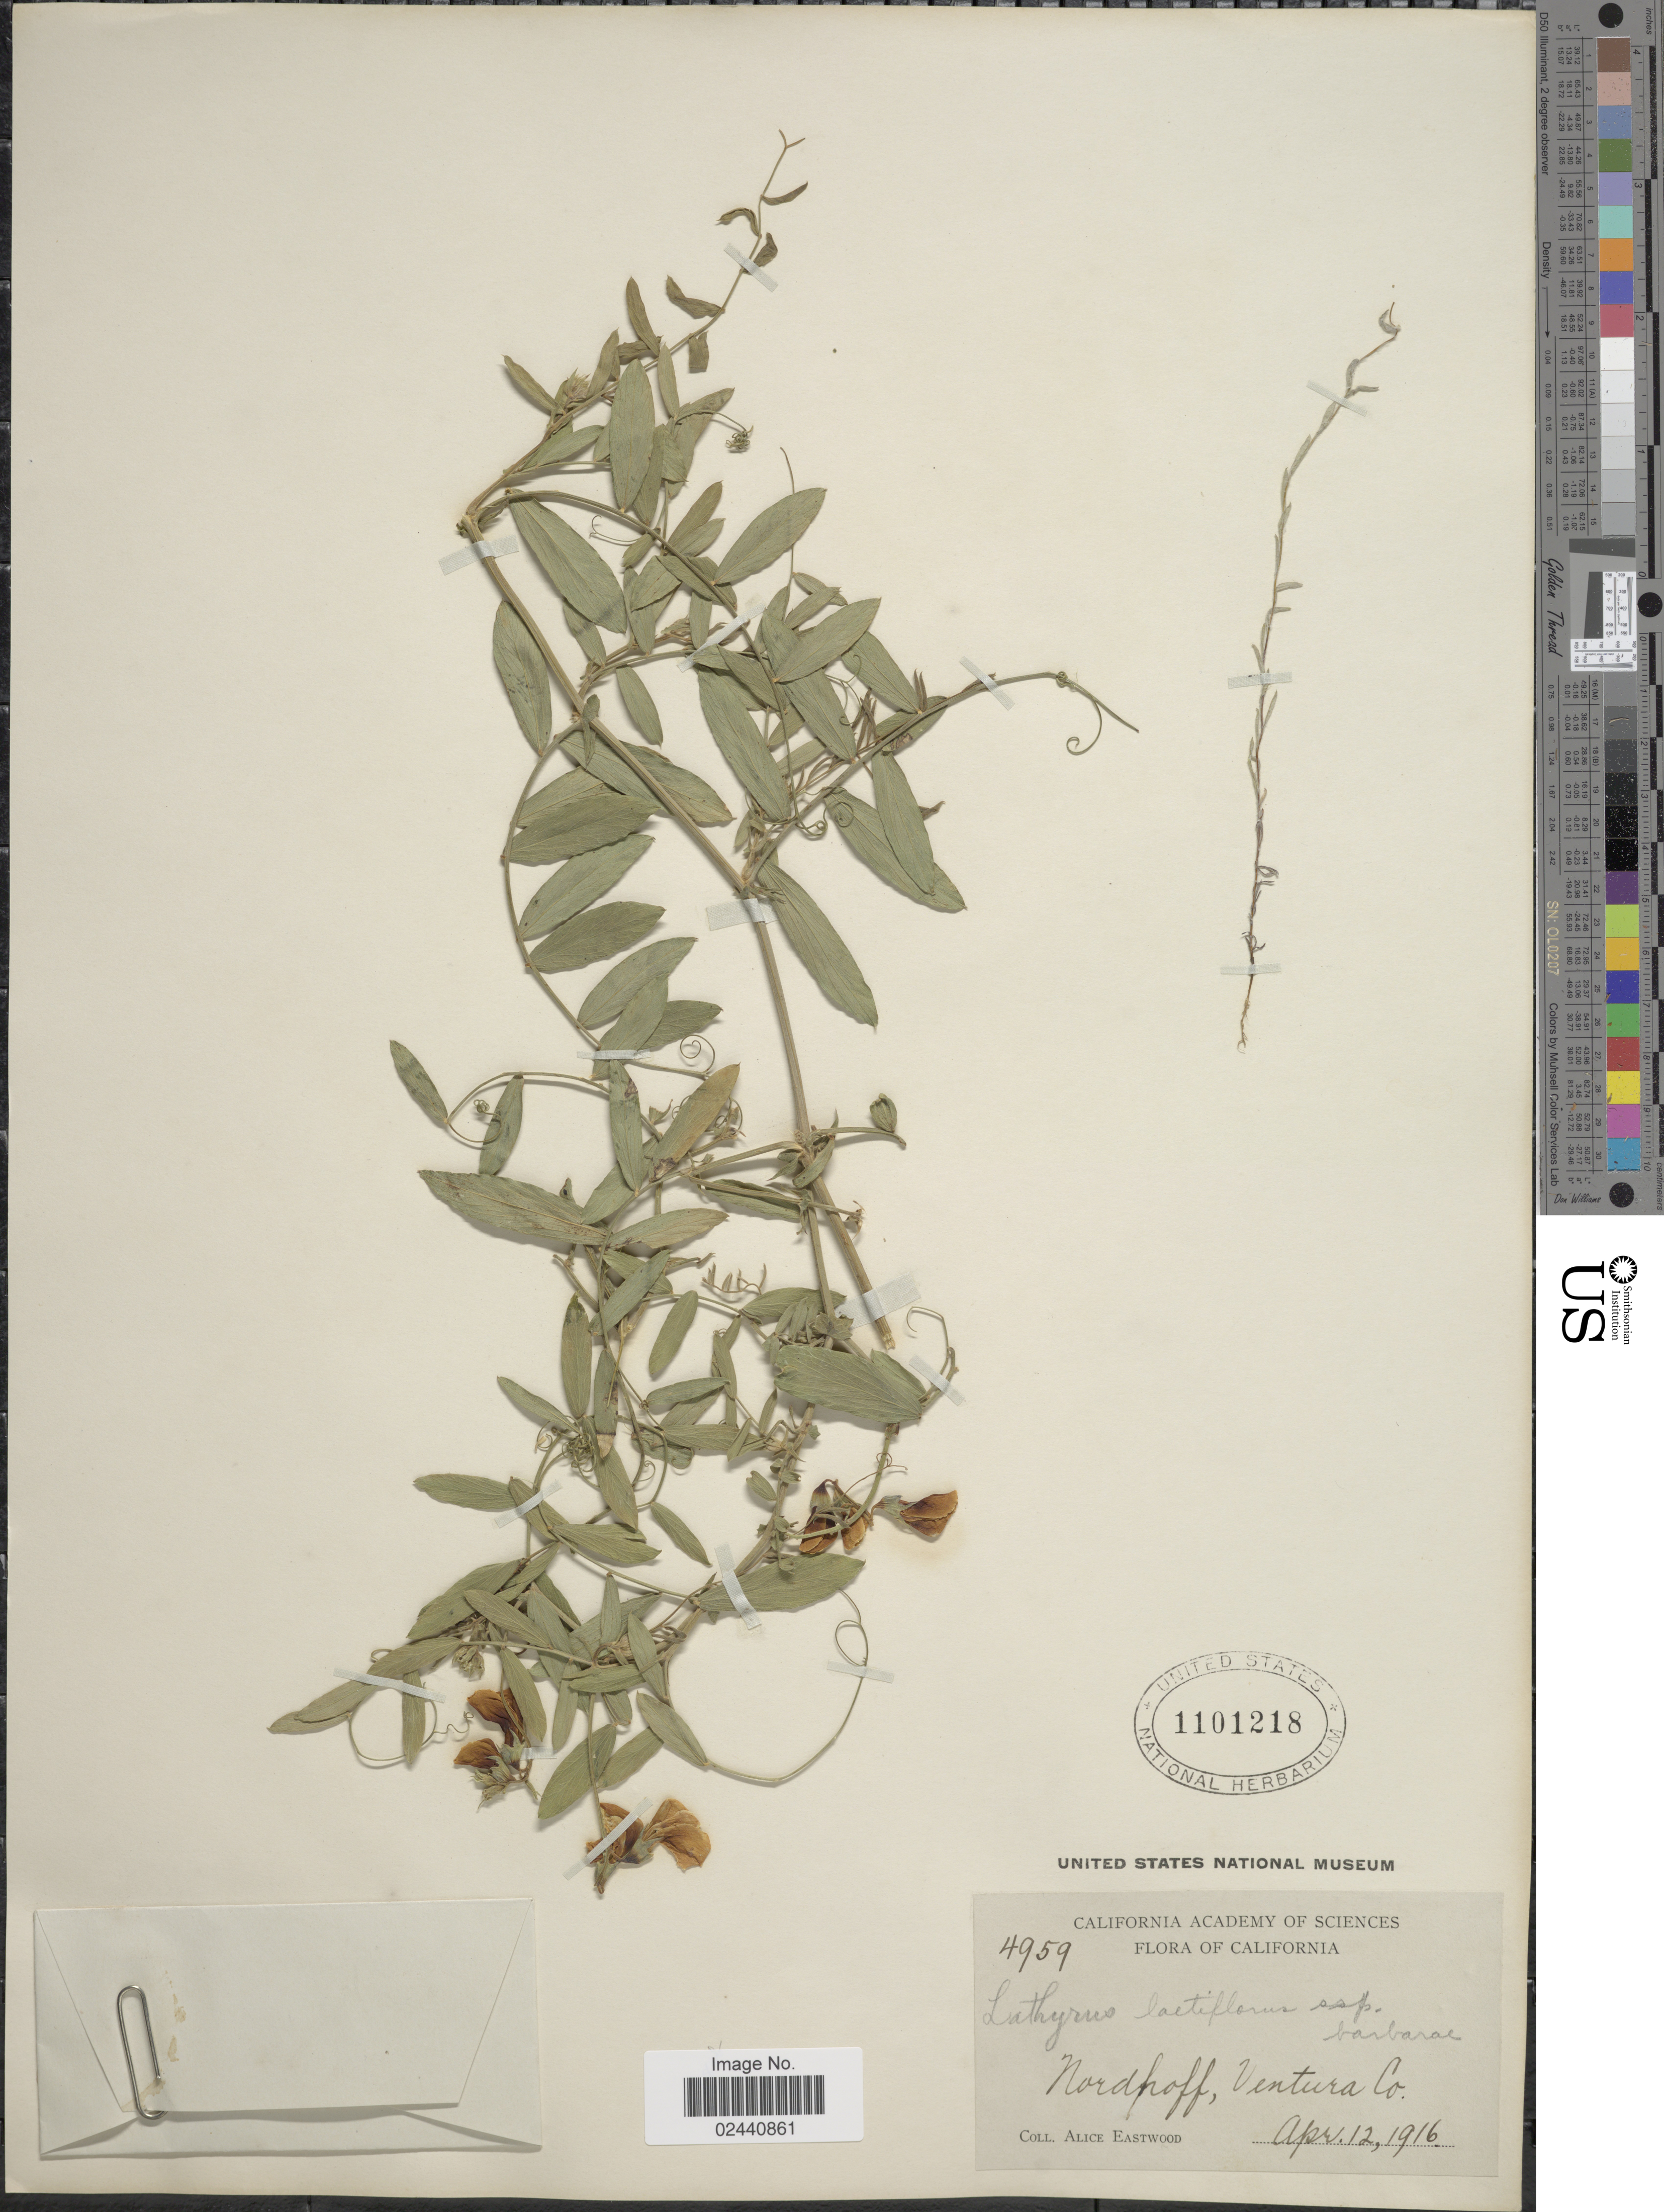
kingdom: Plantae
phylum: Tracheophyta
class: Magnoliopsida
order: Fabales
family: Fabaceae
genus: Lathyrus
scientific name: Lathyrus laetiflorus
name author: Greene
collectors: A. Eastwood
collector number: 4959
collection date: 1916-04-12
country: United States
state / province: California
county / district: Ventura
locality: Nordhoff, Ventura Co.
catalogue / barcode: US 1101218